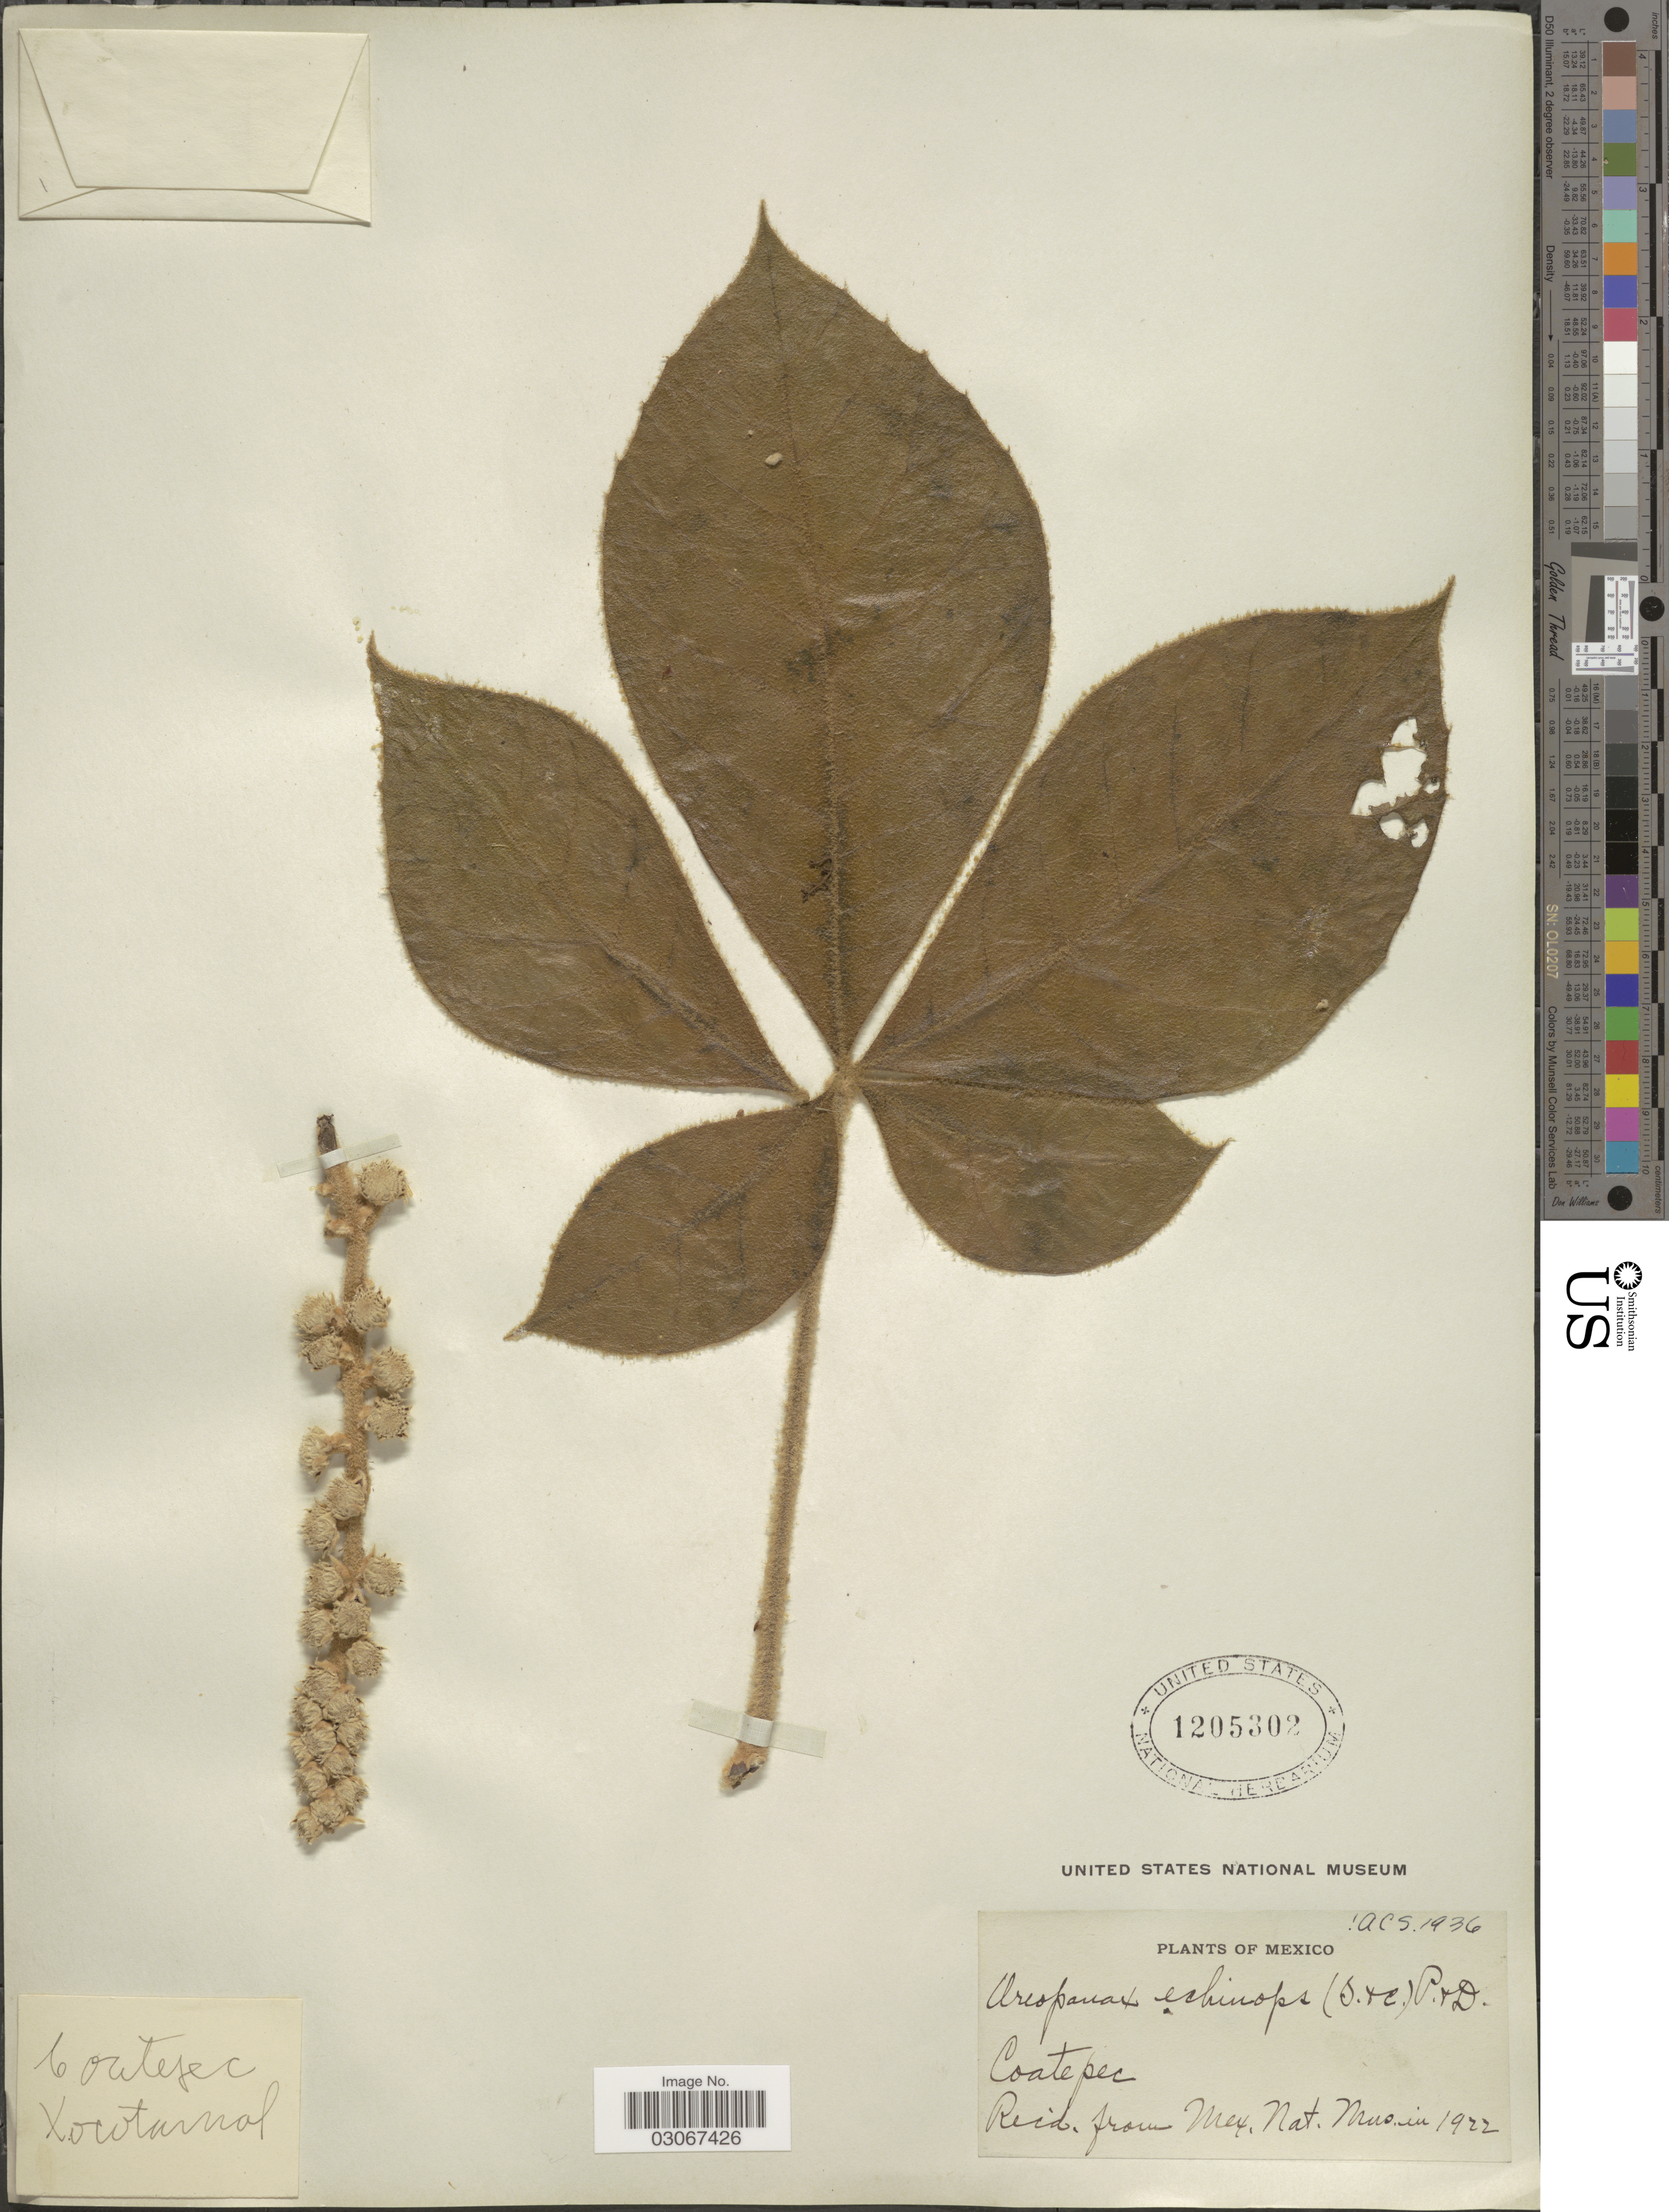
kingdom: Plantae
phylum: Tracheophyta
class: Magnoliopsida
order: Apiales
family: Araliaceae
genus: Oreopanax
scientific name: Oreopanax echinops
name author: (Schltdl. & Cham.) Decne. & Planch.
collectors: Mex. Nat. Museum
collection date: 1922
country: Mexico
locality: Coatepec.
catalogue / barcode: US 1205302